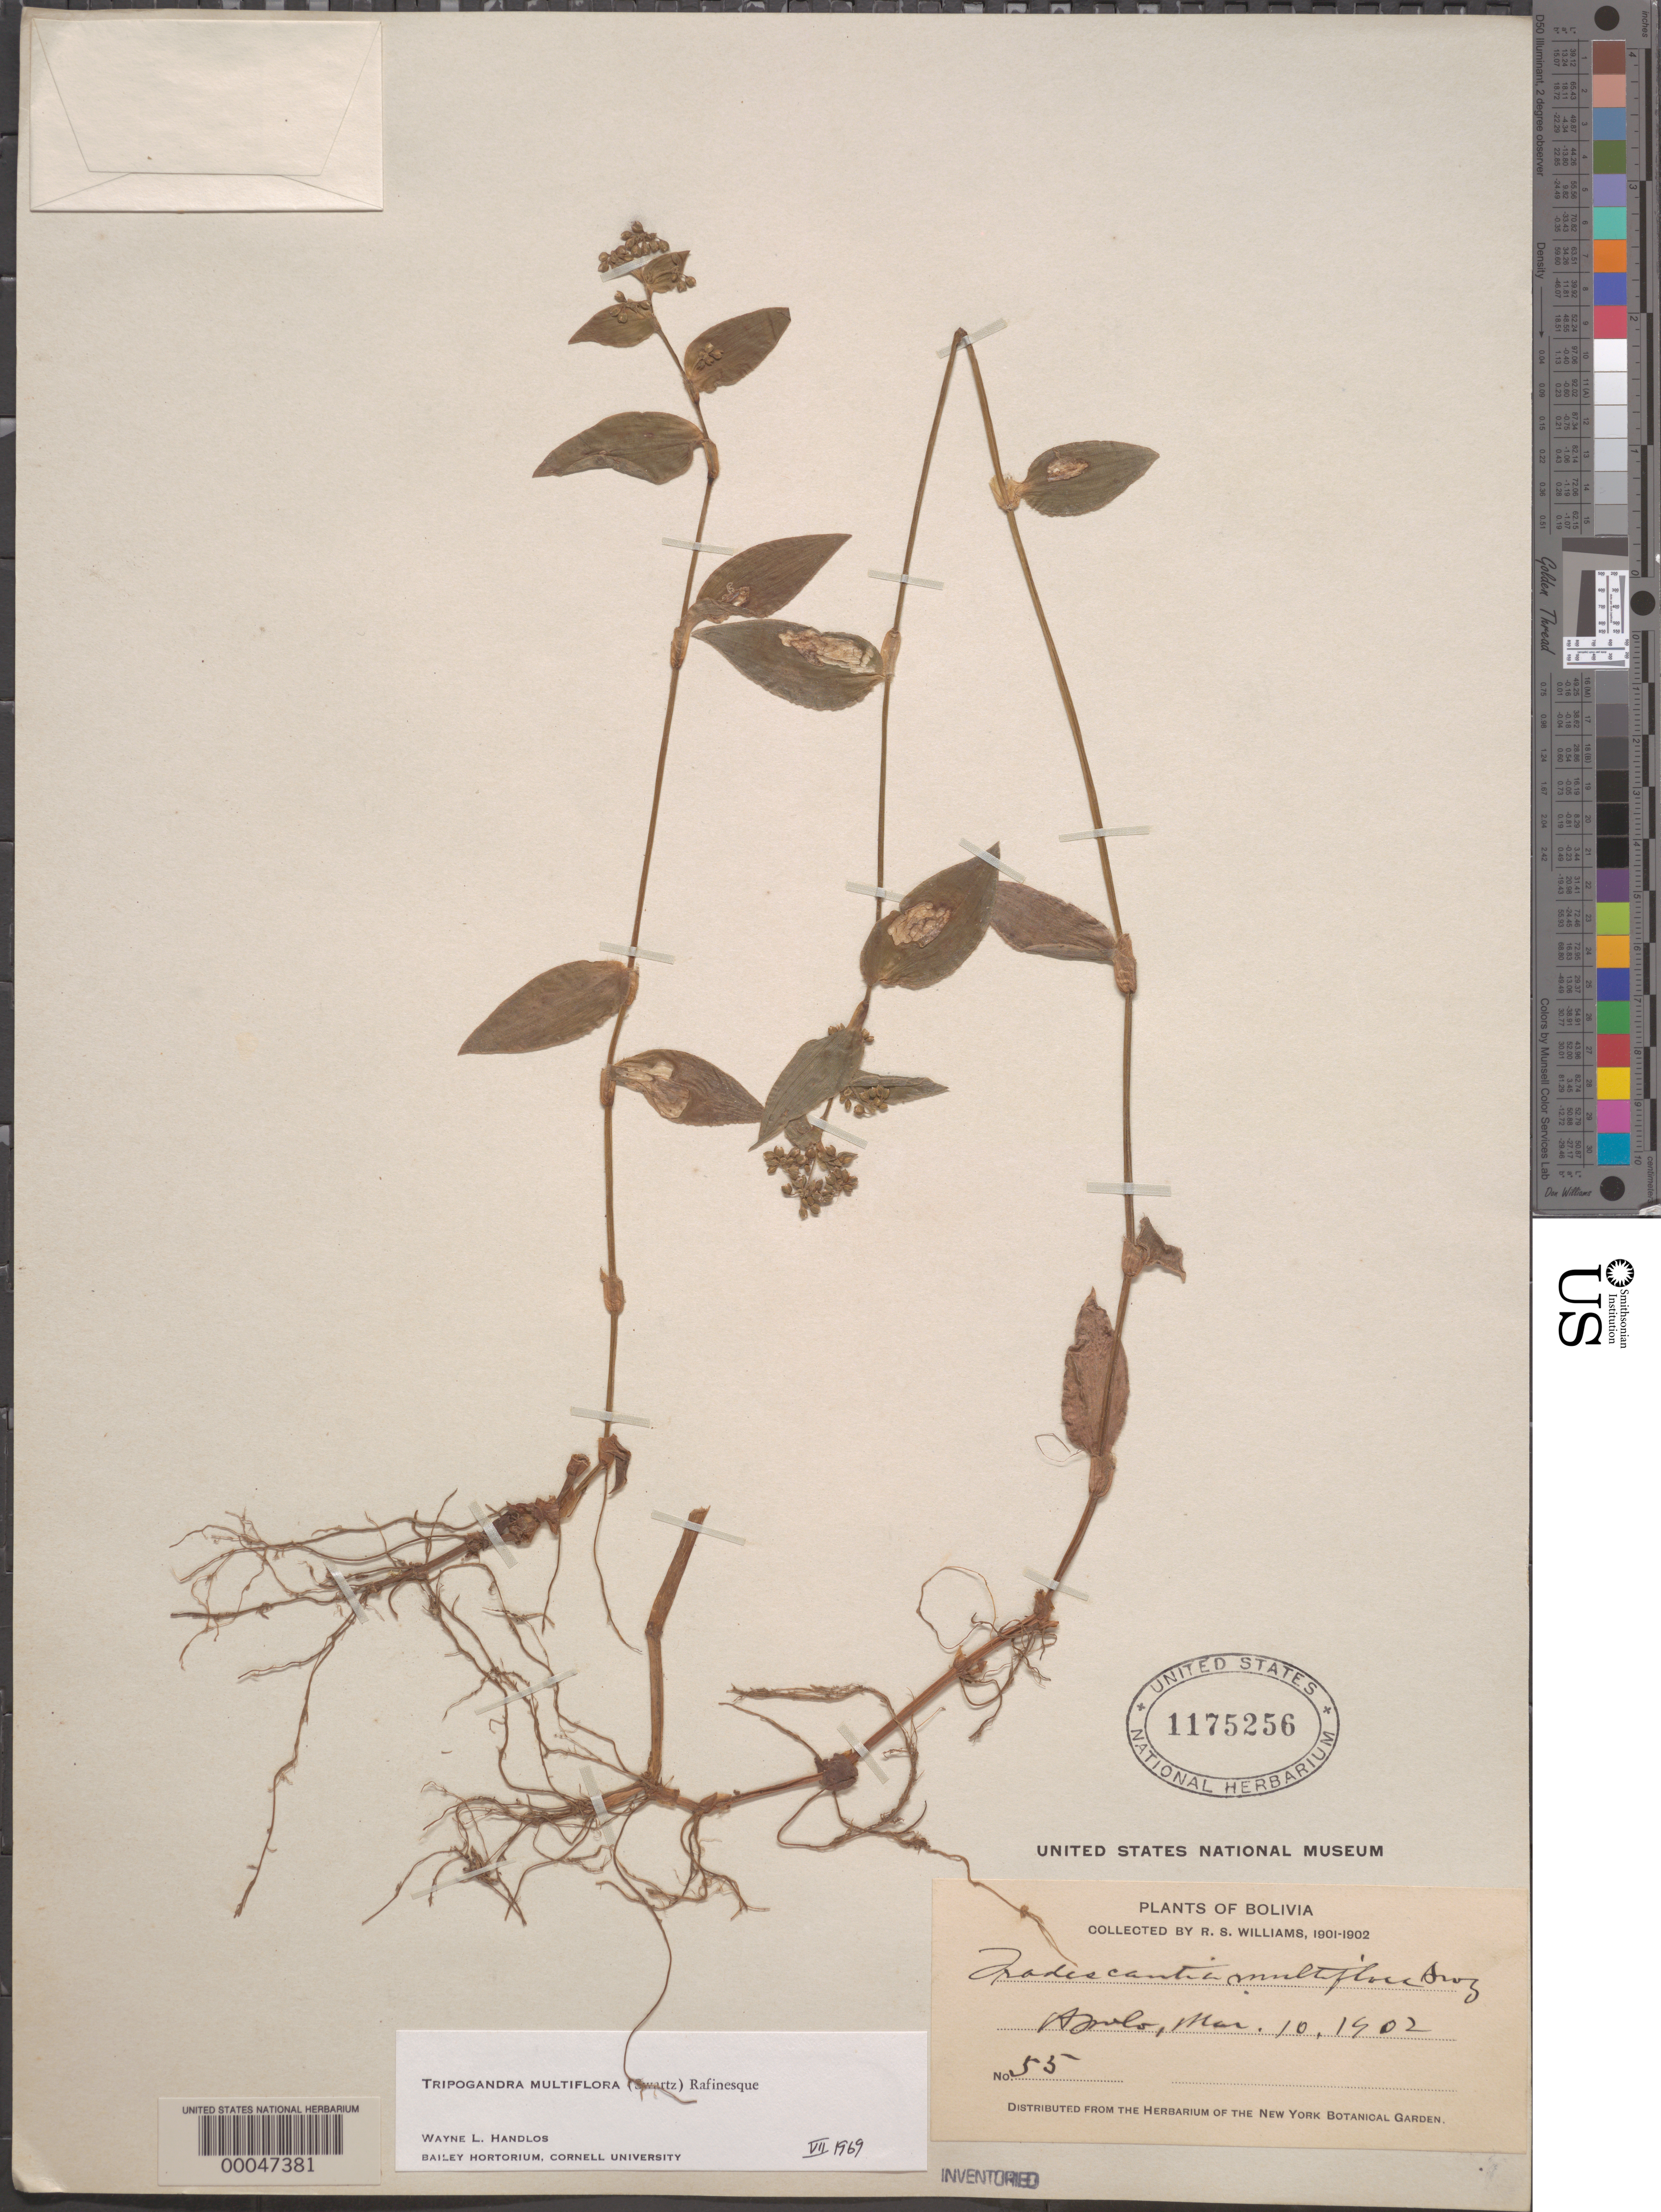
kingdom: Plantae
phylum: Tracheophyta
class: Liliopsida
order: Commelinales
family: Commelinaceae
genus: Tripogandra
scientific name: Tripogandra multiflora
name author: (Sw.) Raf.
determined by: Handlos, W. L.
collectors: R. S. Williams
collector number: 55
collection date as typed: Mar. 10, 1902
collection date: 1902-03-10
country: Bolivia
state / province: La Paz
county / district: Franz Tamayo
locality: Apolo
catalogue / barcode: US 1175256